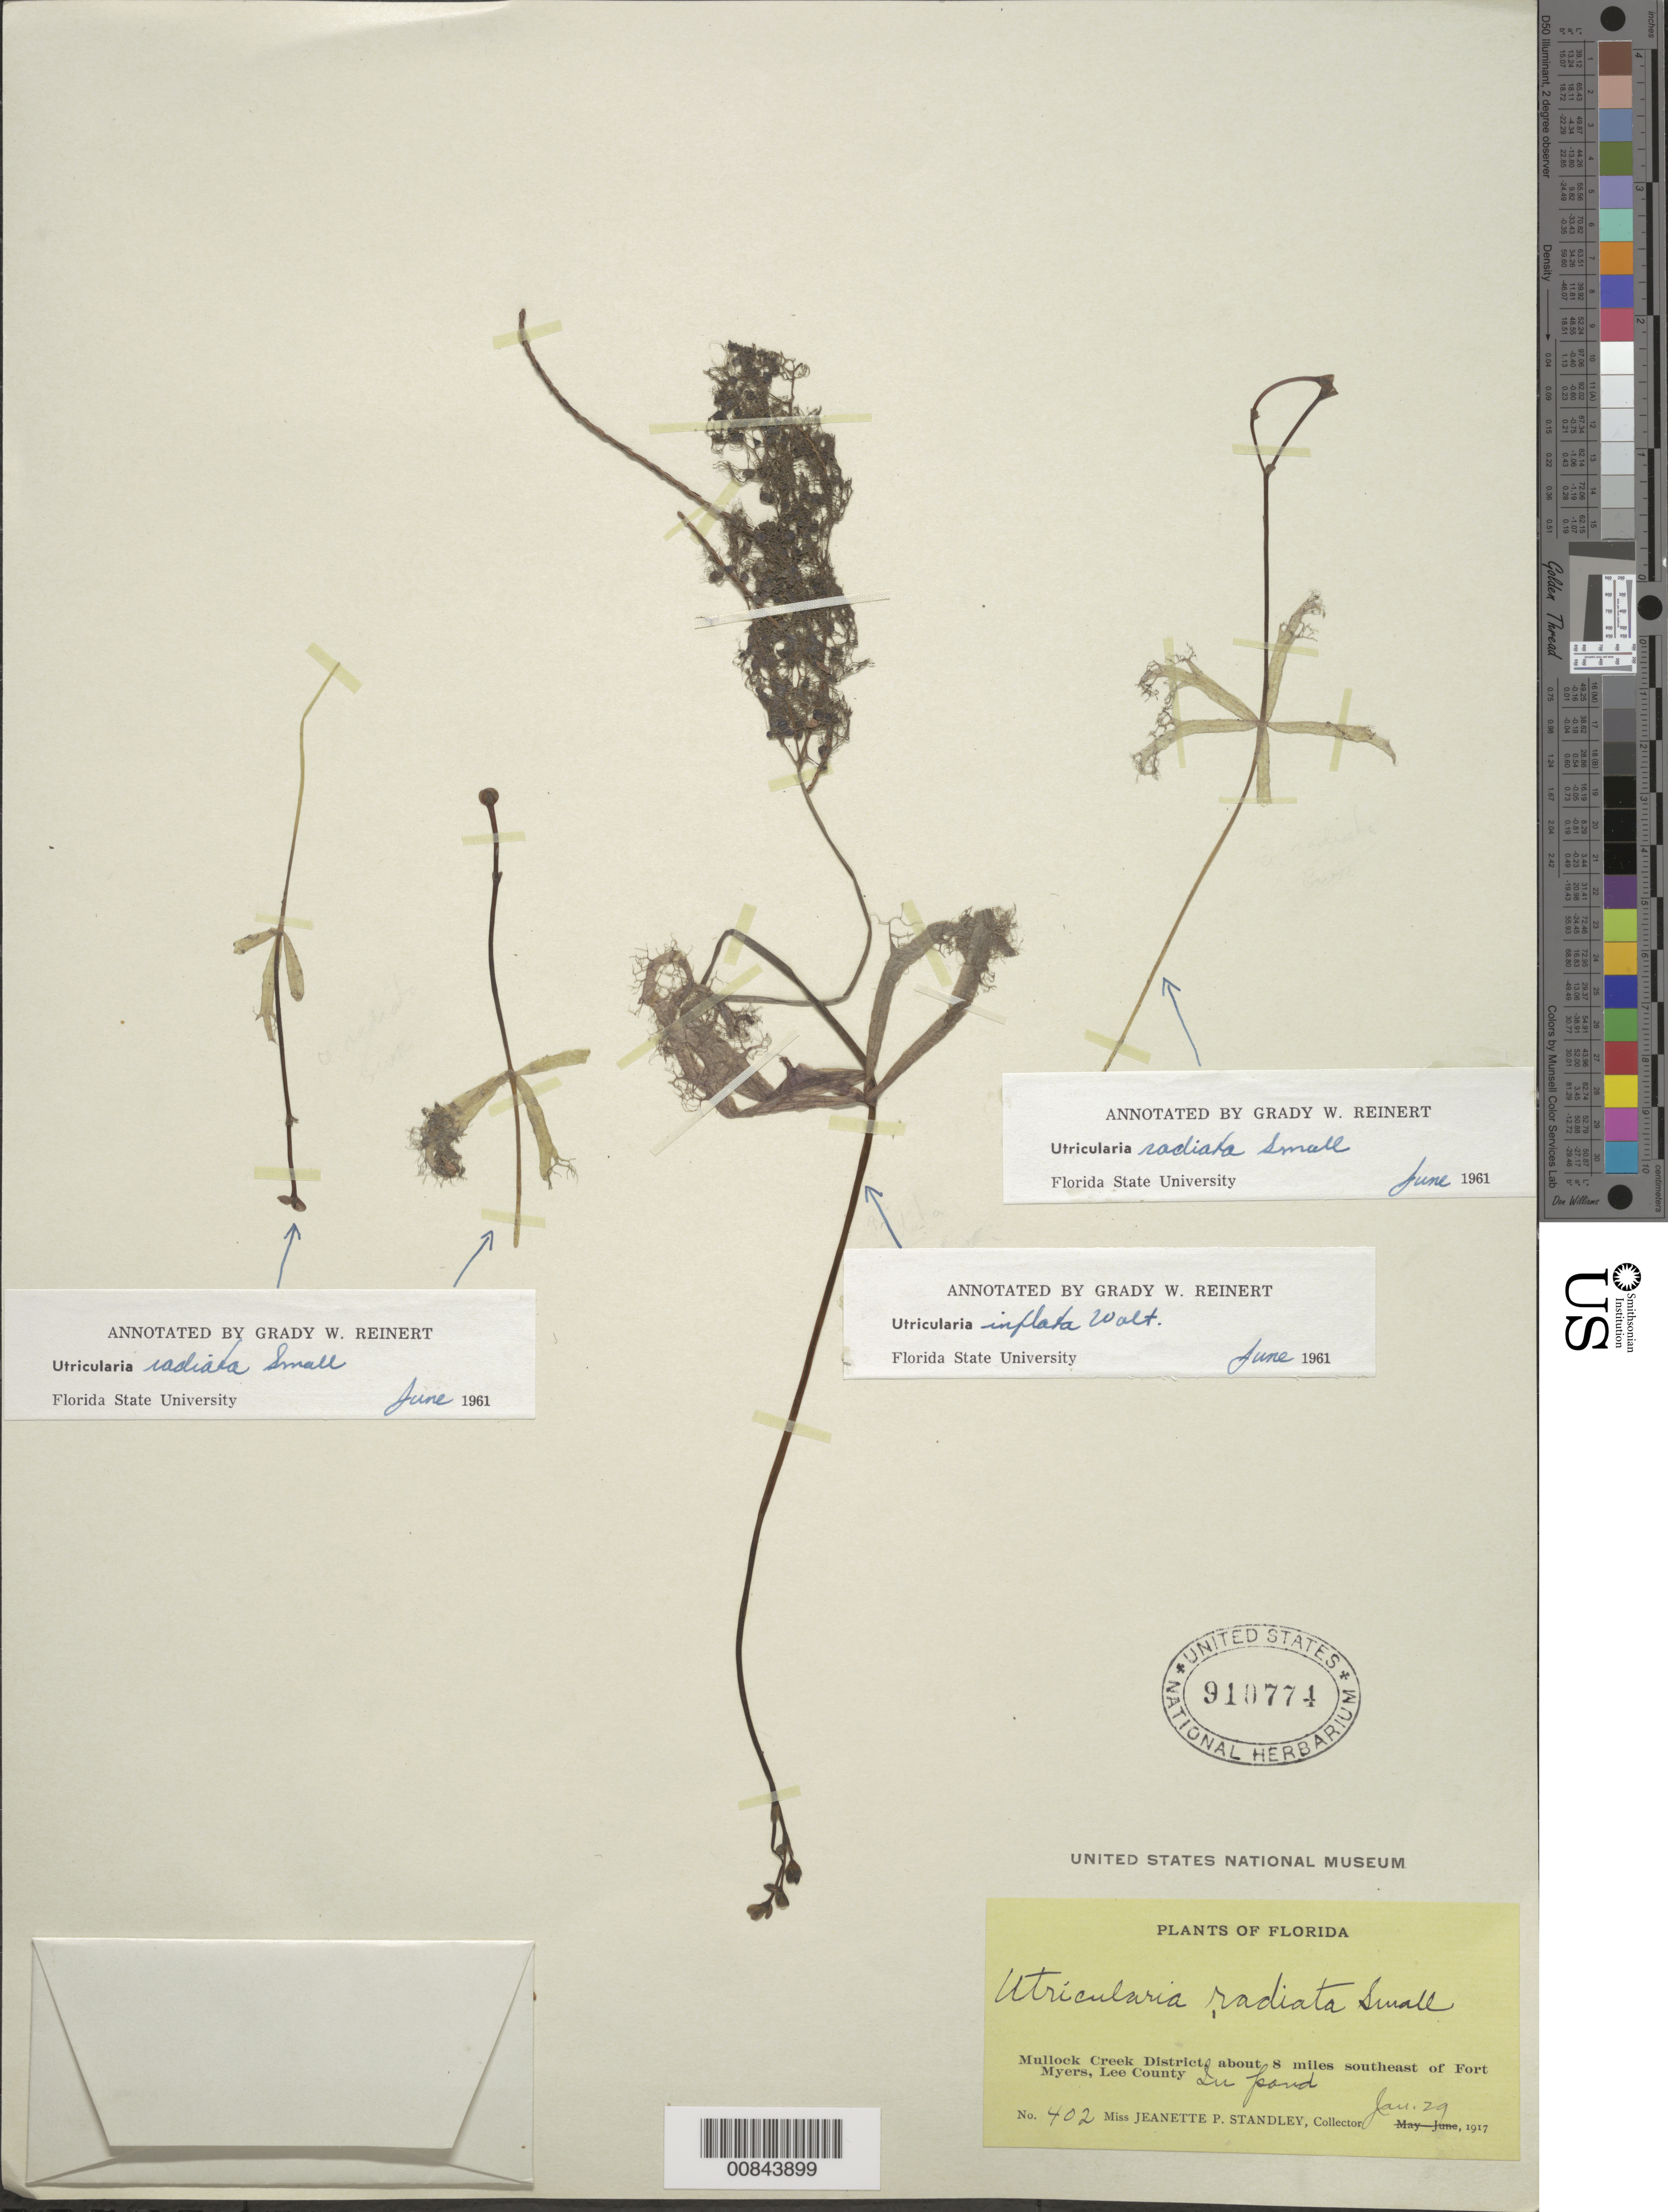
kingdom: Plantae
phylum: Tracheophyta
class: Magnoliopsida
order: Lamiales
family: Lentibulariaceae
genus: Utricularia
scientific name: Utricularia inflata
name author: Walter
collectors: J. P. Standley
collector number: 402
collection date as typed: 29 Jan 1917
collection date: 1917-01-29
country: United States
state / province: Florida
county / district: Lee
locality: Mullock Creek District, about 8 miles SE of Fort Myers.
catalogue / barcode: US 910774